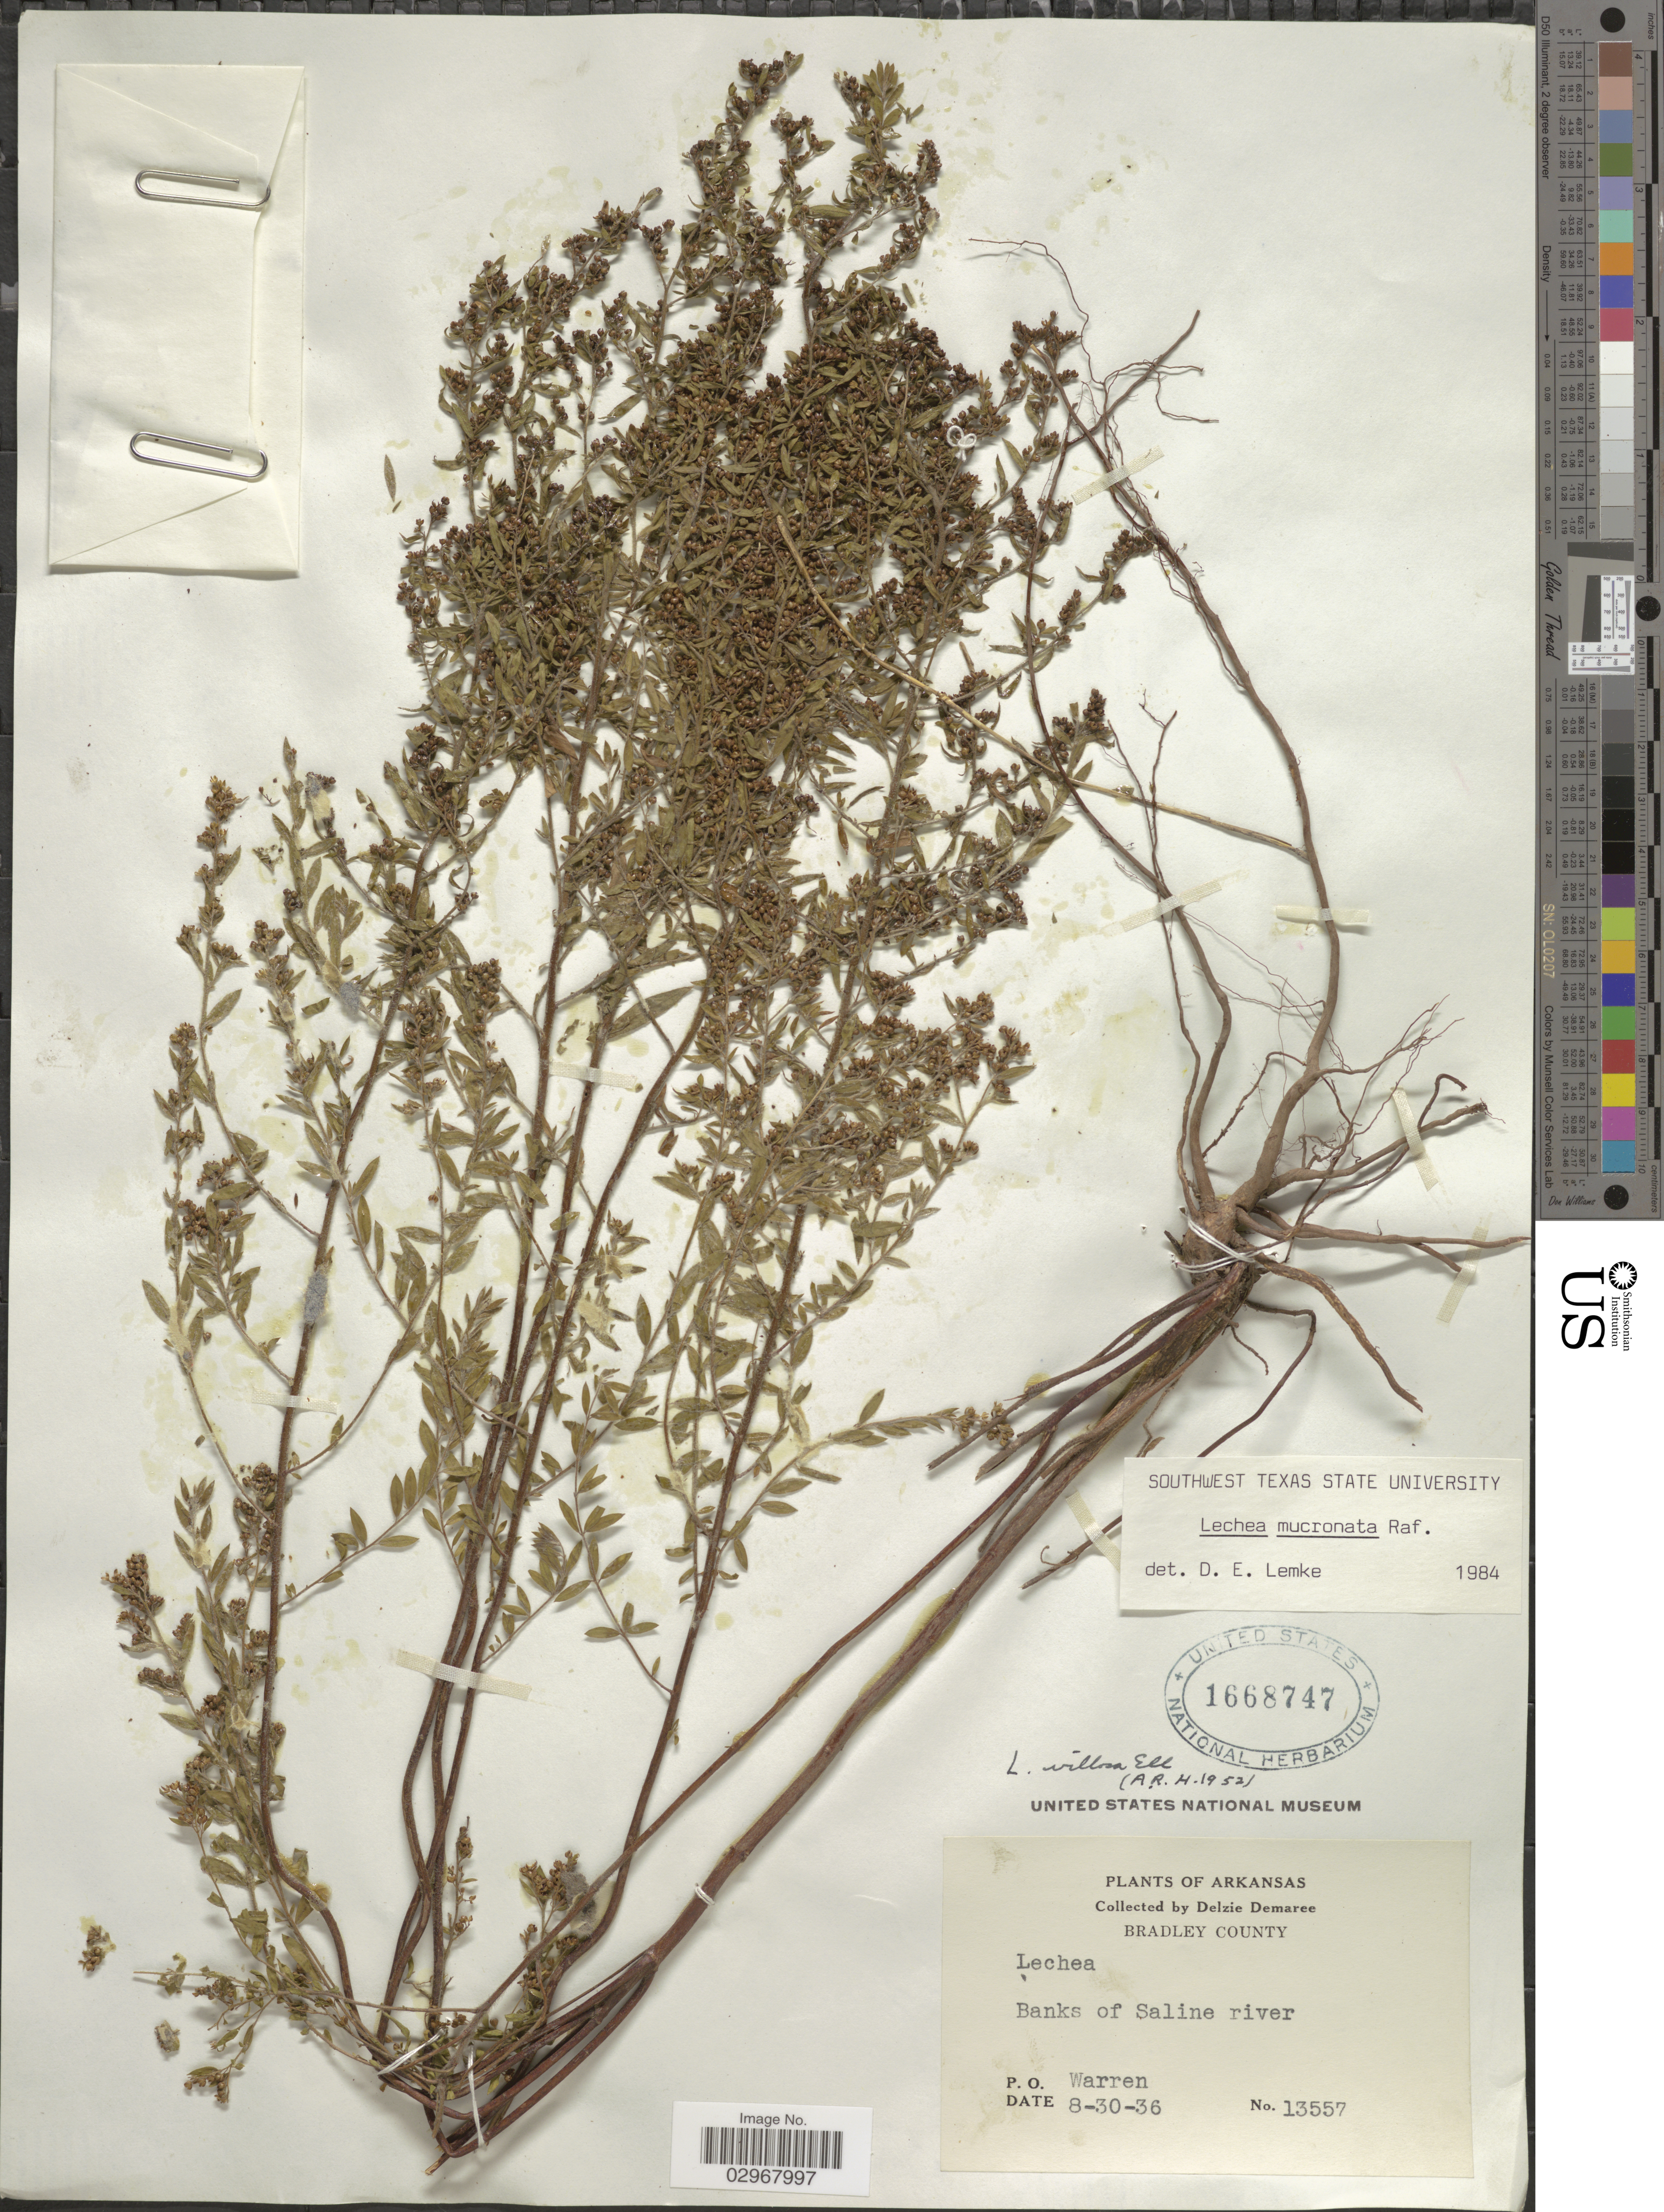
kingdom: Plantae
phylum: Tracheophyta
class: Magnoliopsida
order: Malvales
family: Cistaceae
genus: Lechea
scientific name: Lechea mucronata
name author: Raf.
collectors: D. Demaree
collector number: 13557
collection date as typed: Transcribed d/m/y: 30/8/36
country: United States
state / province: Arkansas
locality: Bradley County. Banks of Saline river. P. O. Warren.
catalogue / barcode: US 1668747